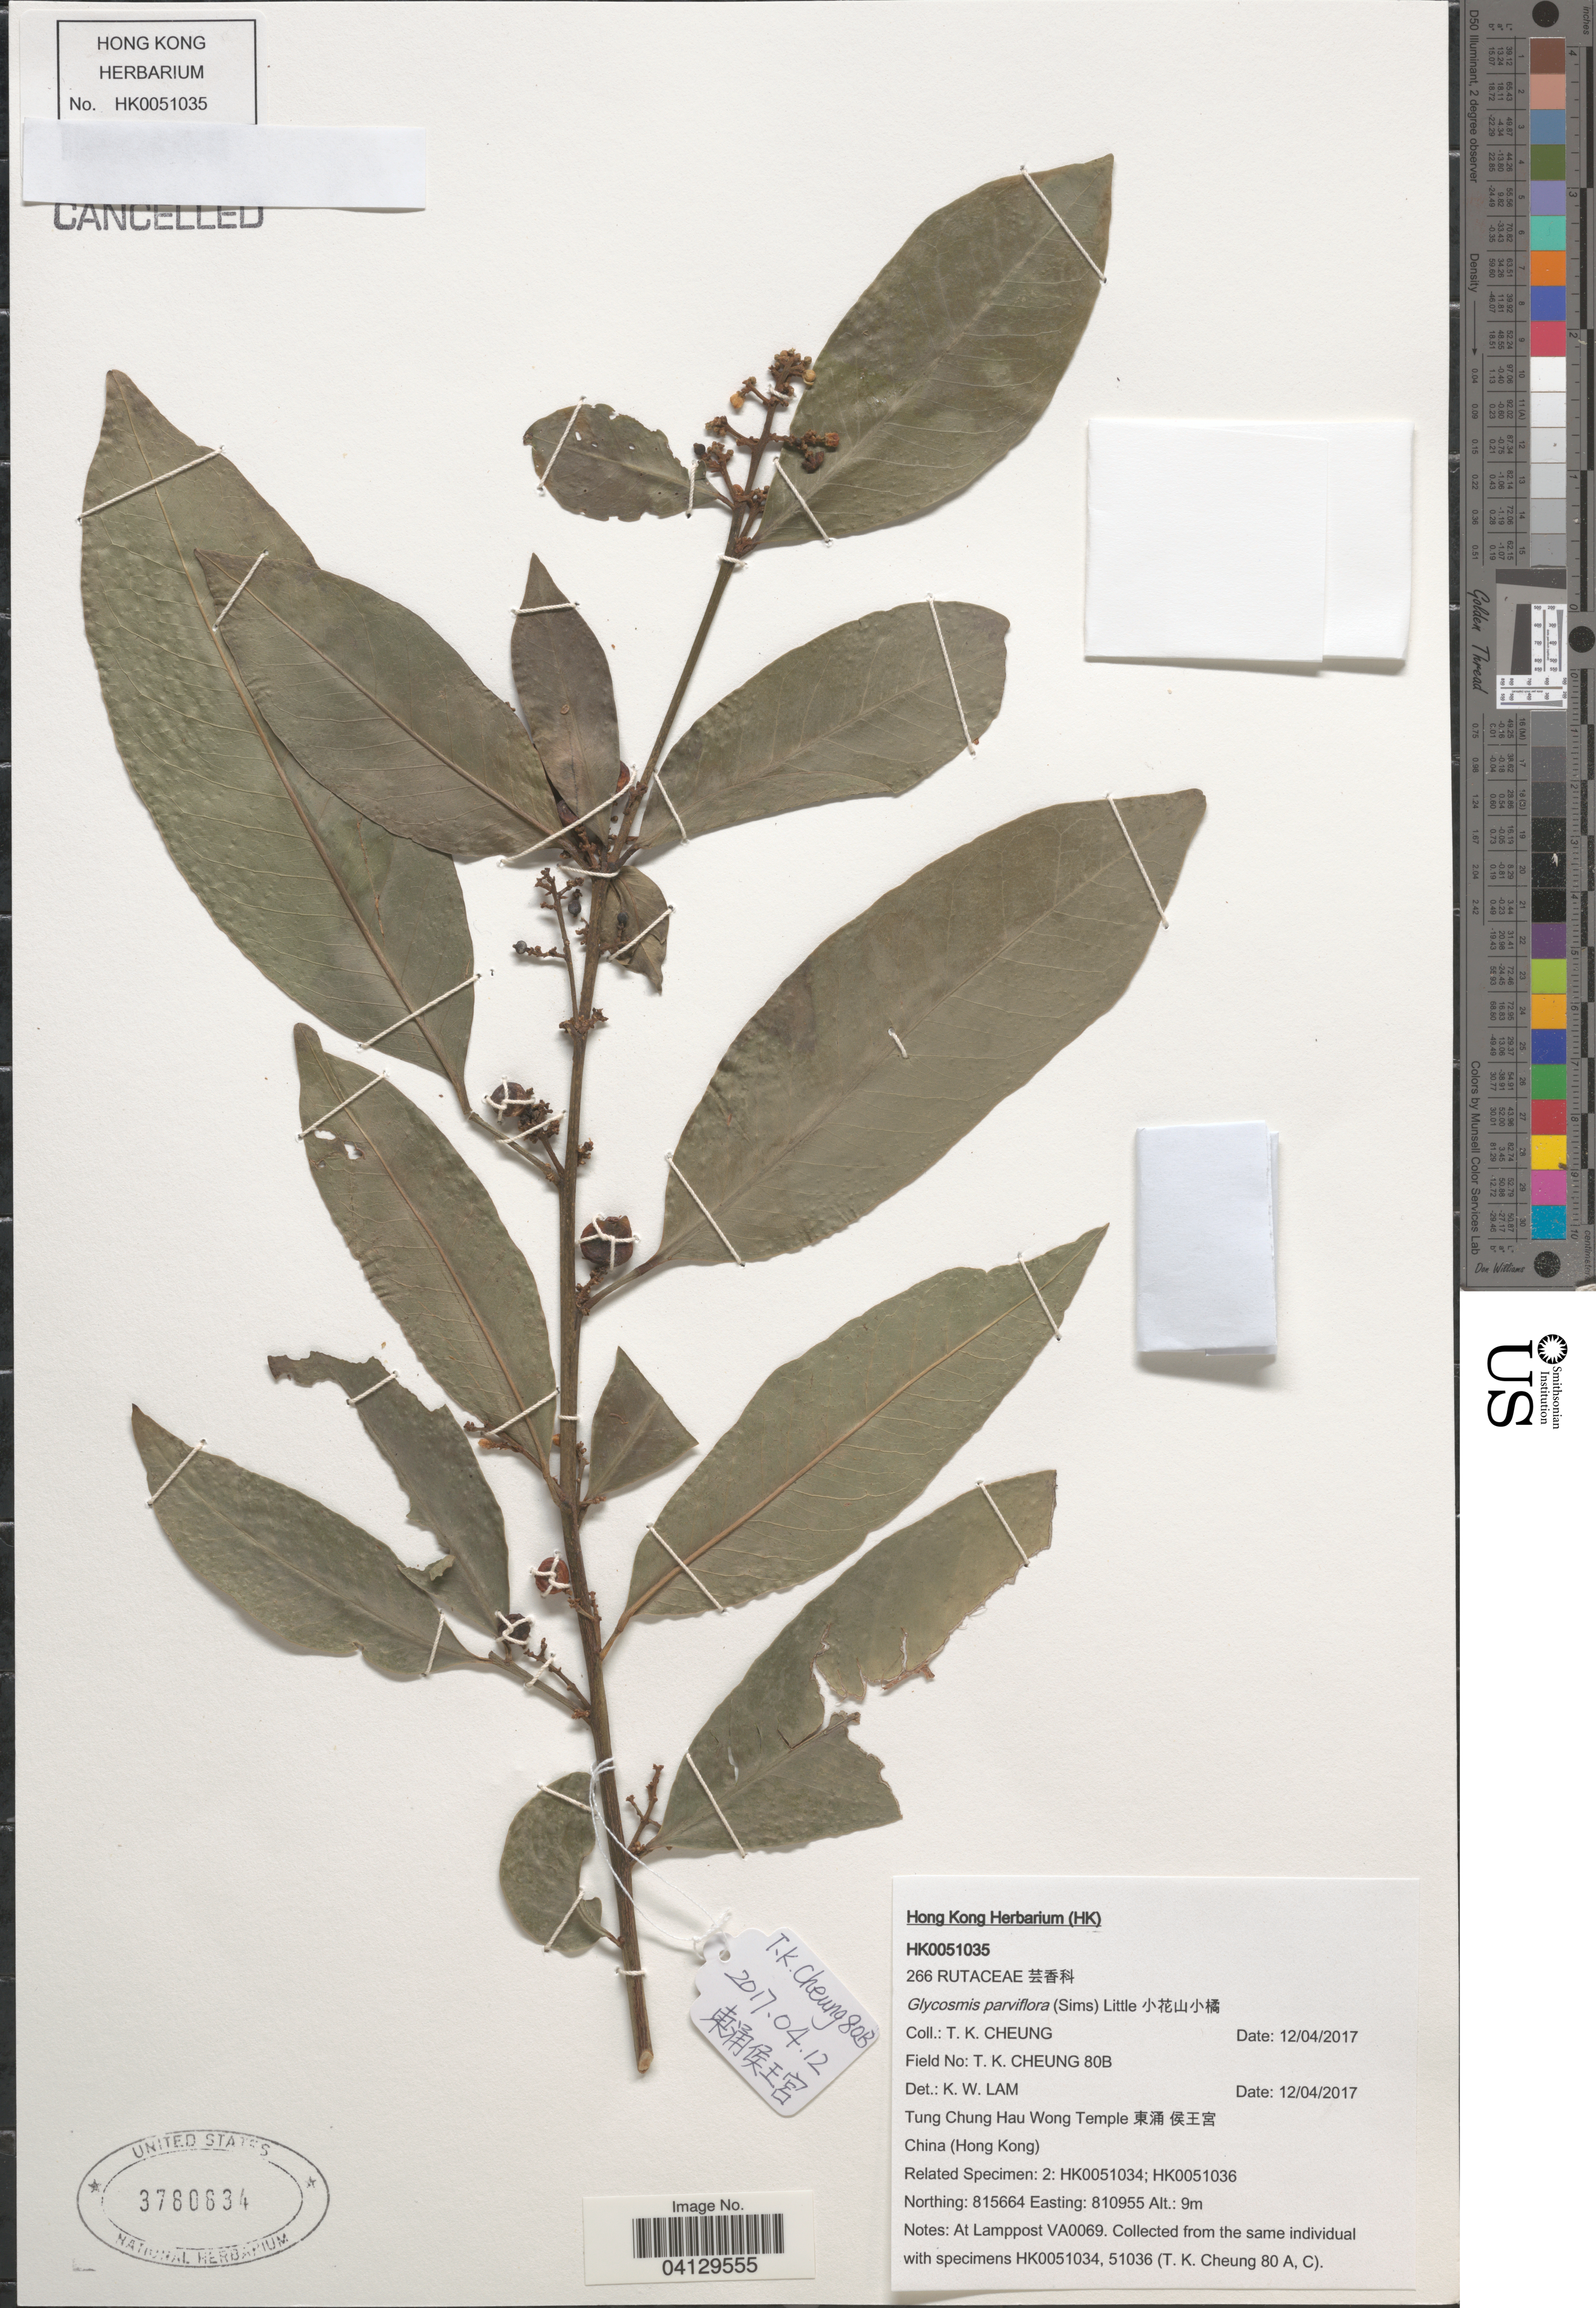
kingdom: Plantae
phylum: Tracheophyta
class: Magnoliopsida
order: Sapindales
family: Rutaceae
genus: Glycosmis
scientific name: Glycosmis parviflora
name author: (Sims) Little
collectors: T. Cheung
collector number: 80B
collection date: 2017-04-12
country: China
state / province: Hong Kong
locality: Tung Chung Hau Wong Temple X.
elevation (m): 9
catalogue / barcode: US 3780834